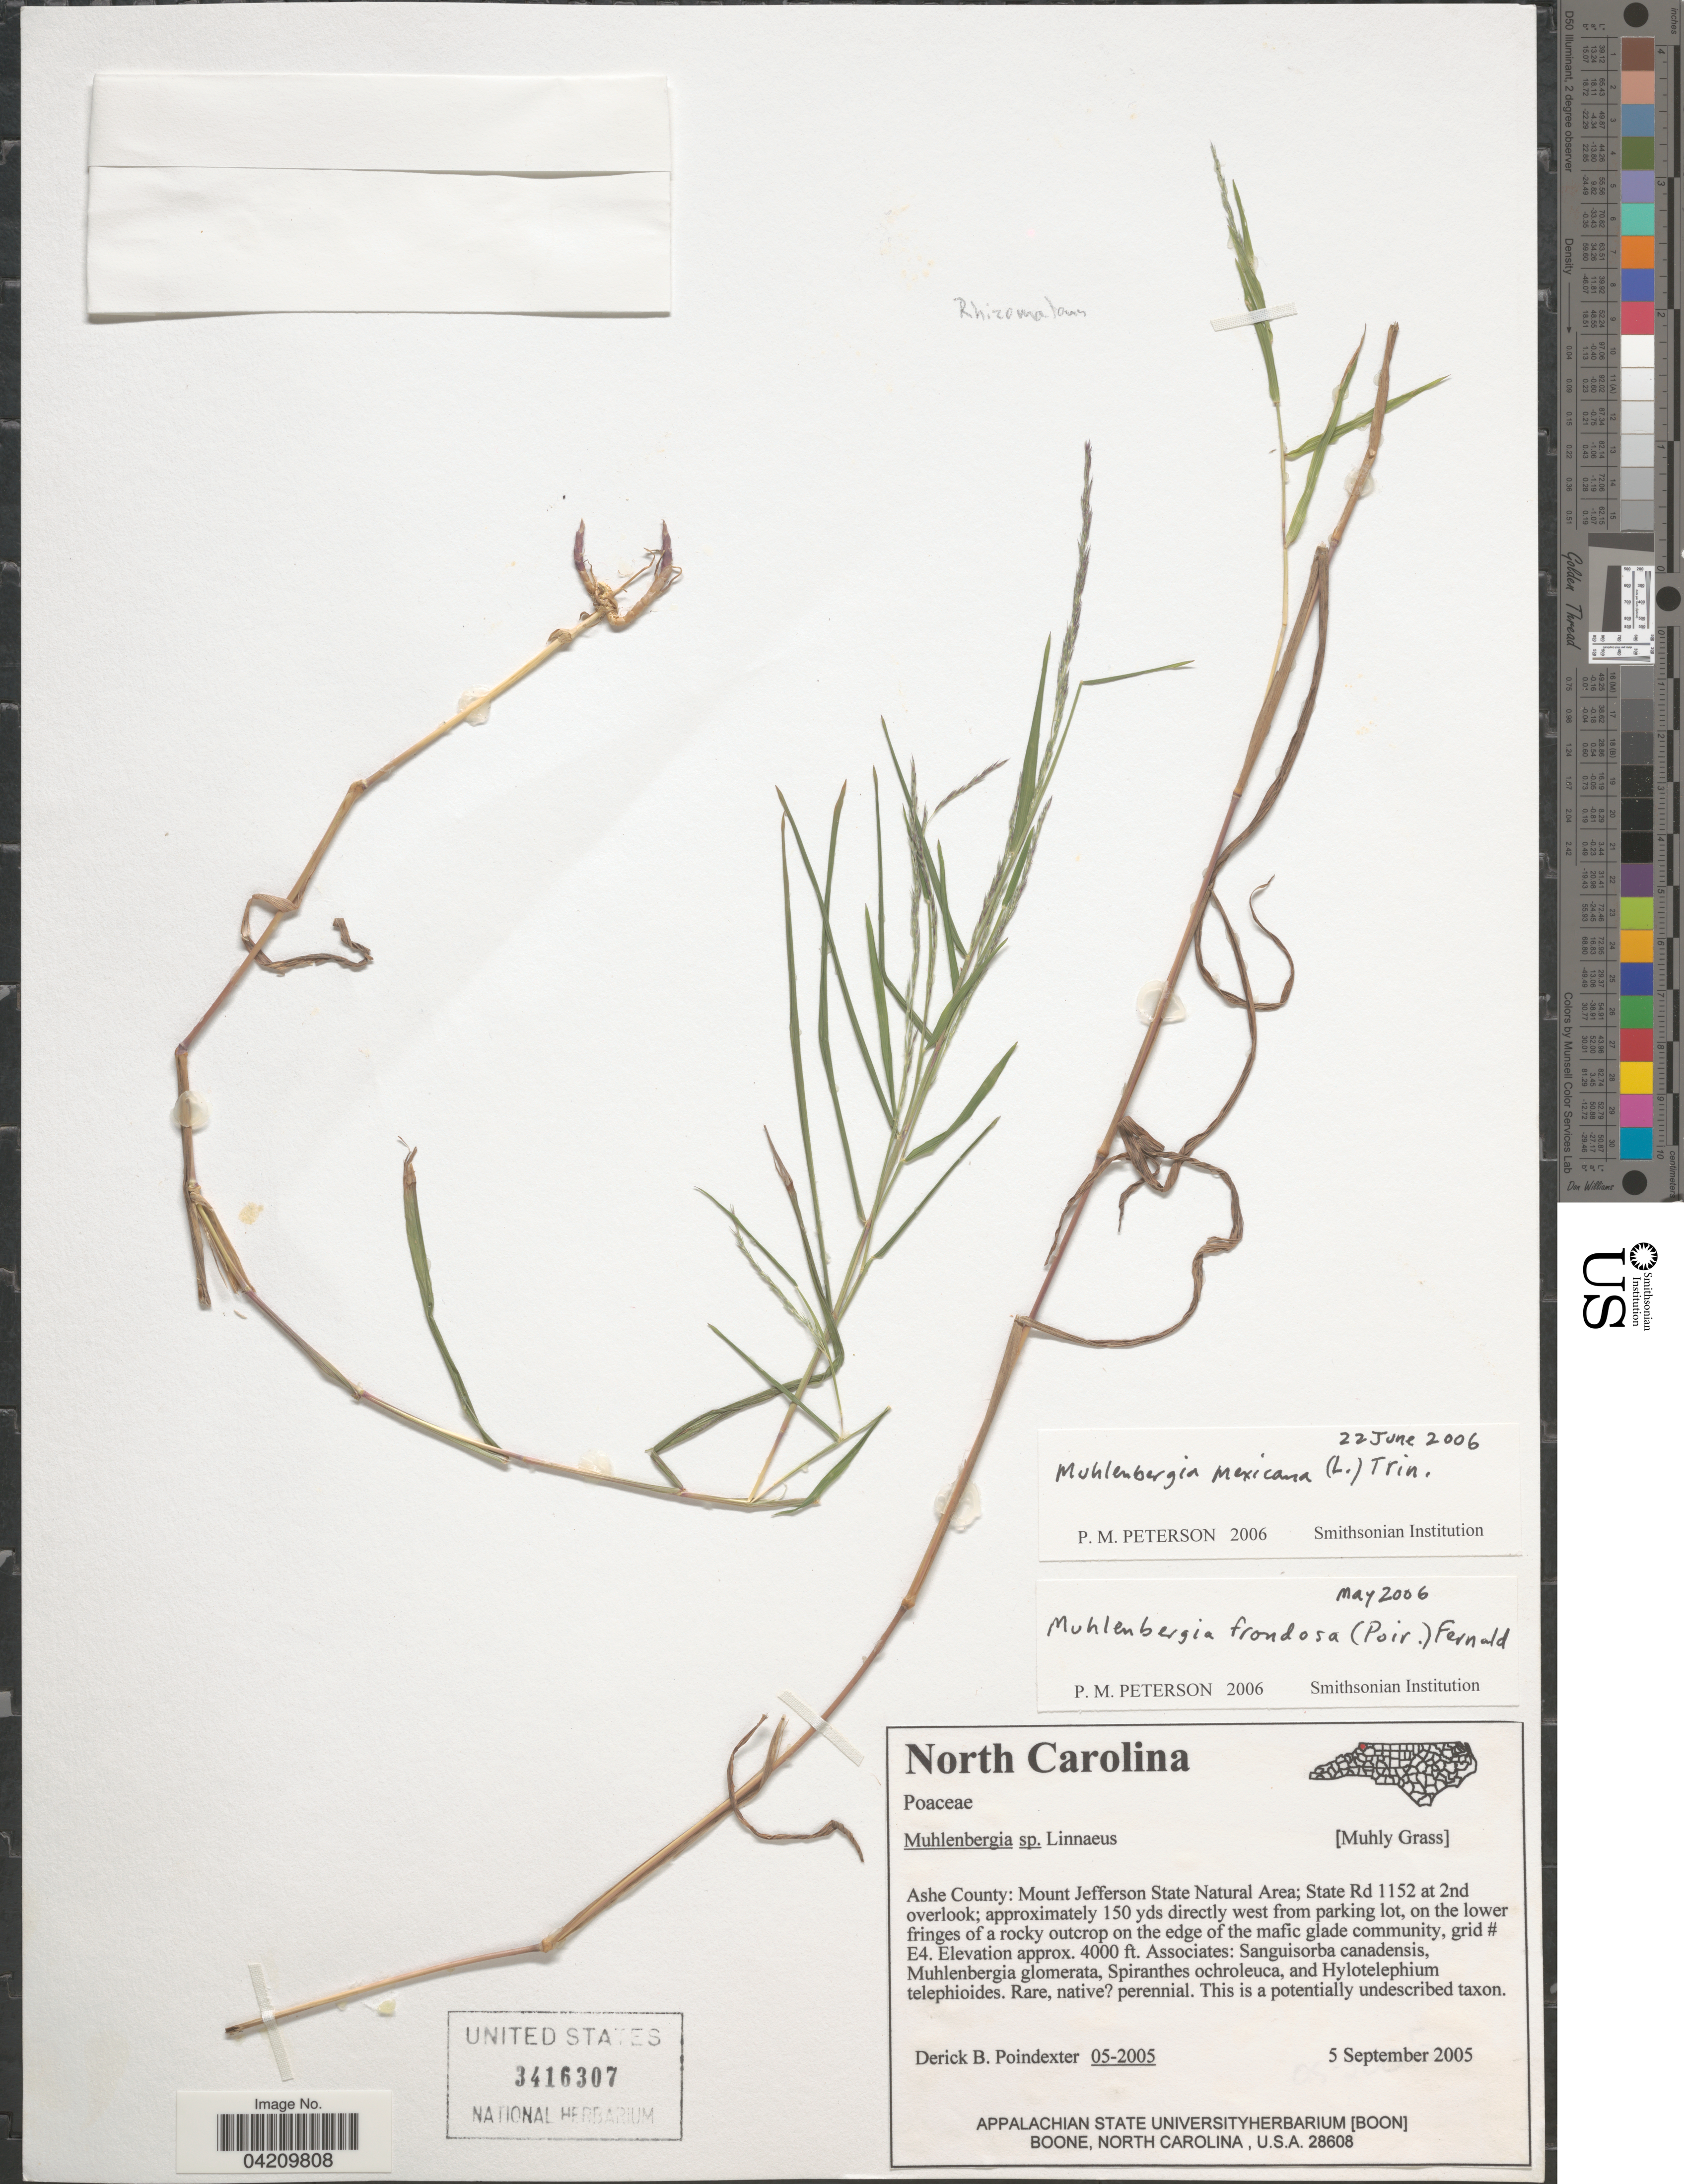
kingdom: Plantae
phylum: Tracheophyta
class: Liliopsida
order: Poales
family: Poaceae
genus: Muhlenbergia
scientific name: Muhlenbergia mexicana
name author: (L.) Trin.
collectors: D. Poindexter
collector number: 05-2005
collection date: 2005-09-05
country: United States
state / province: North Carolina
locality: Ashe County: Mount Jefferson State Natural Area; State Rd 1152 at 2nd overlook; approximately 150 yds directly west from parking lot, on the lower fringes of a rocky outcrop on the edge of the mafic glade community, grid # E4.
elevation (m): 1219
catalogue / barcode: US 3416307